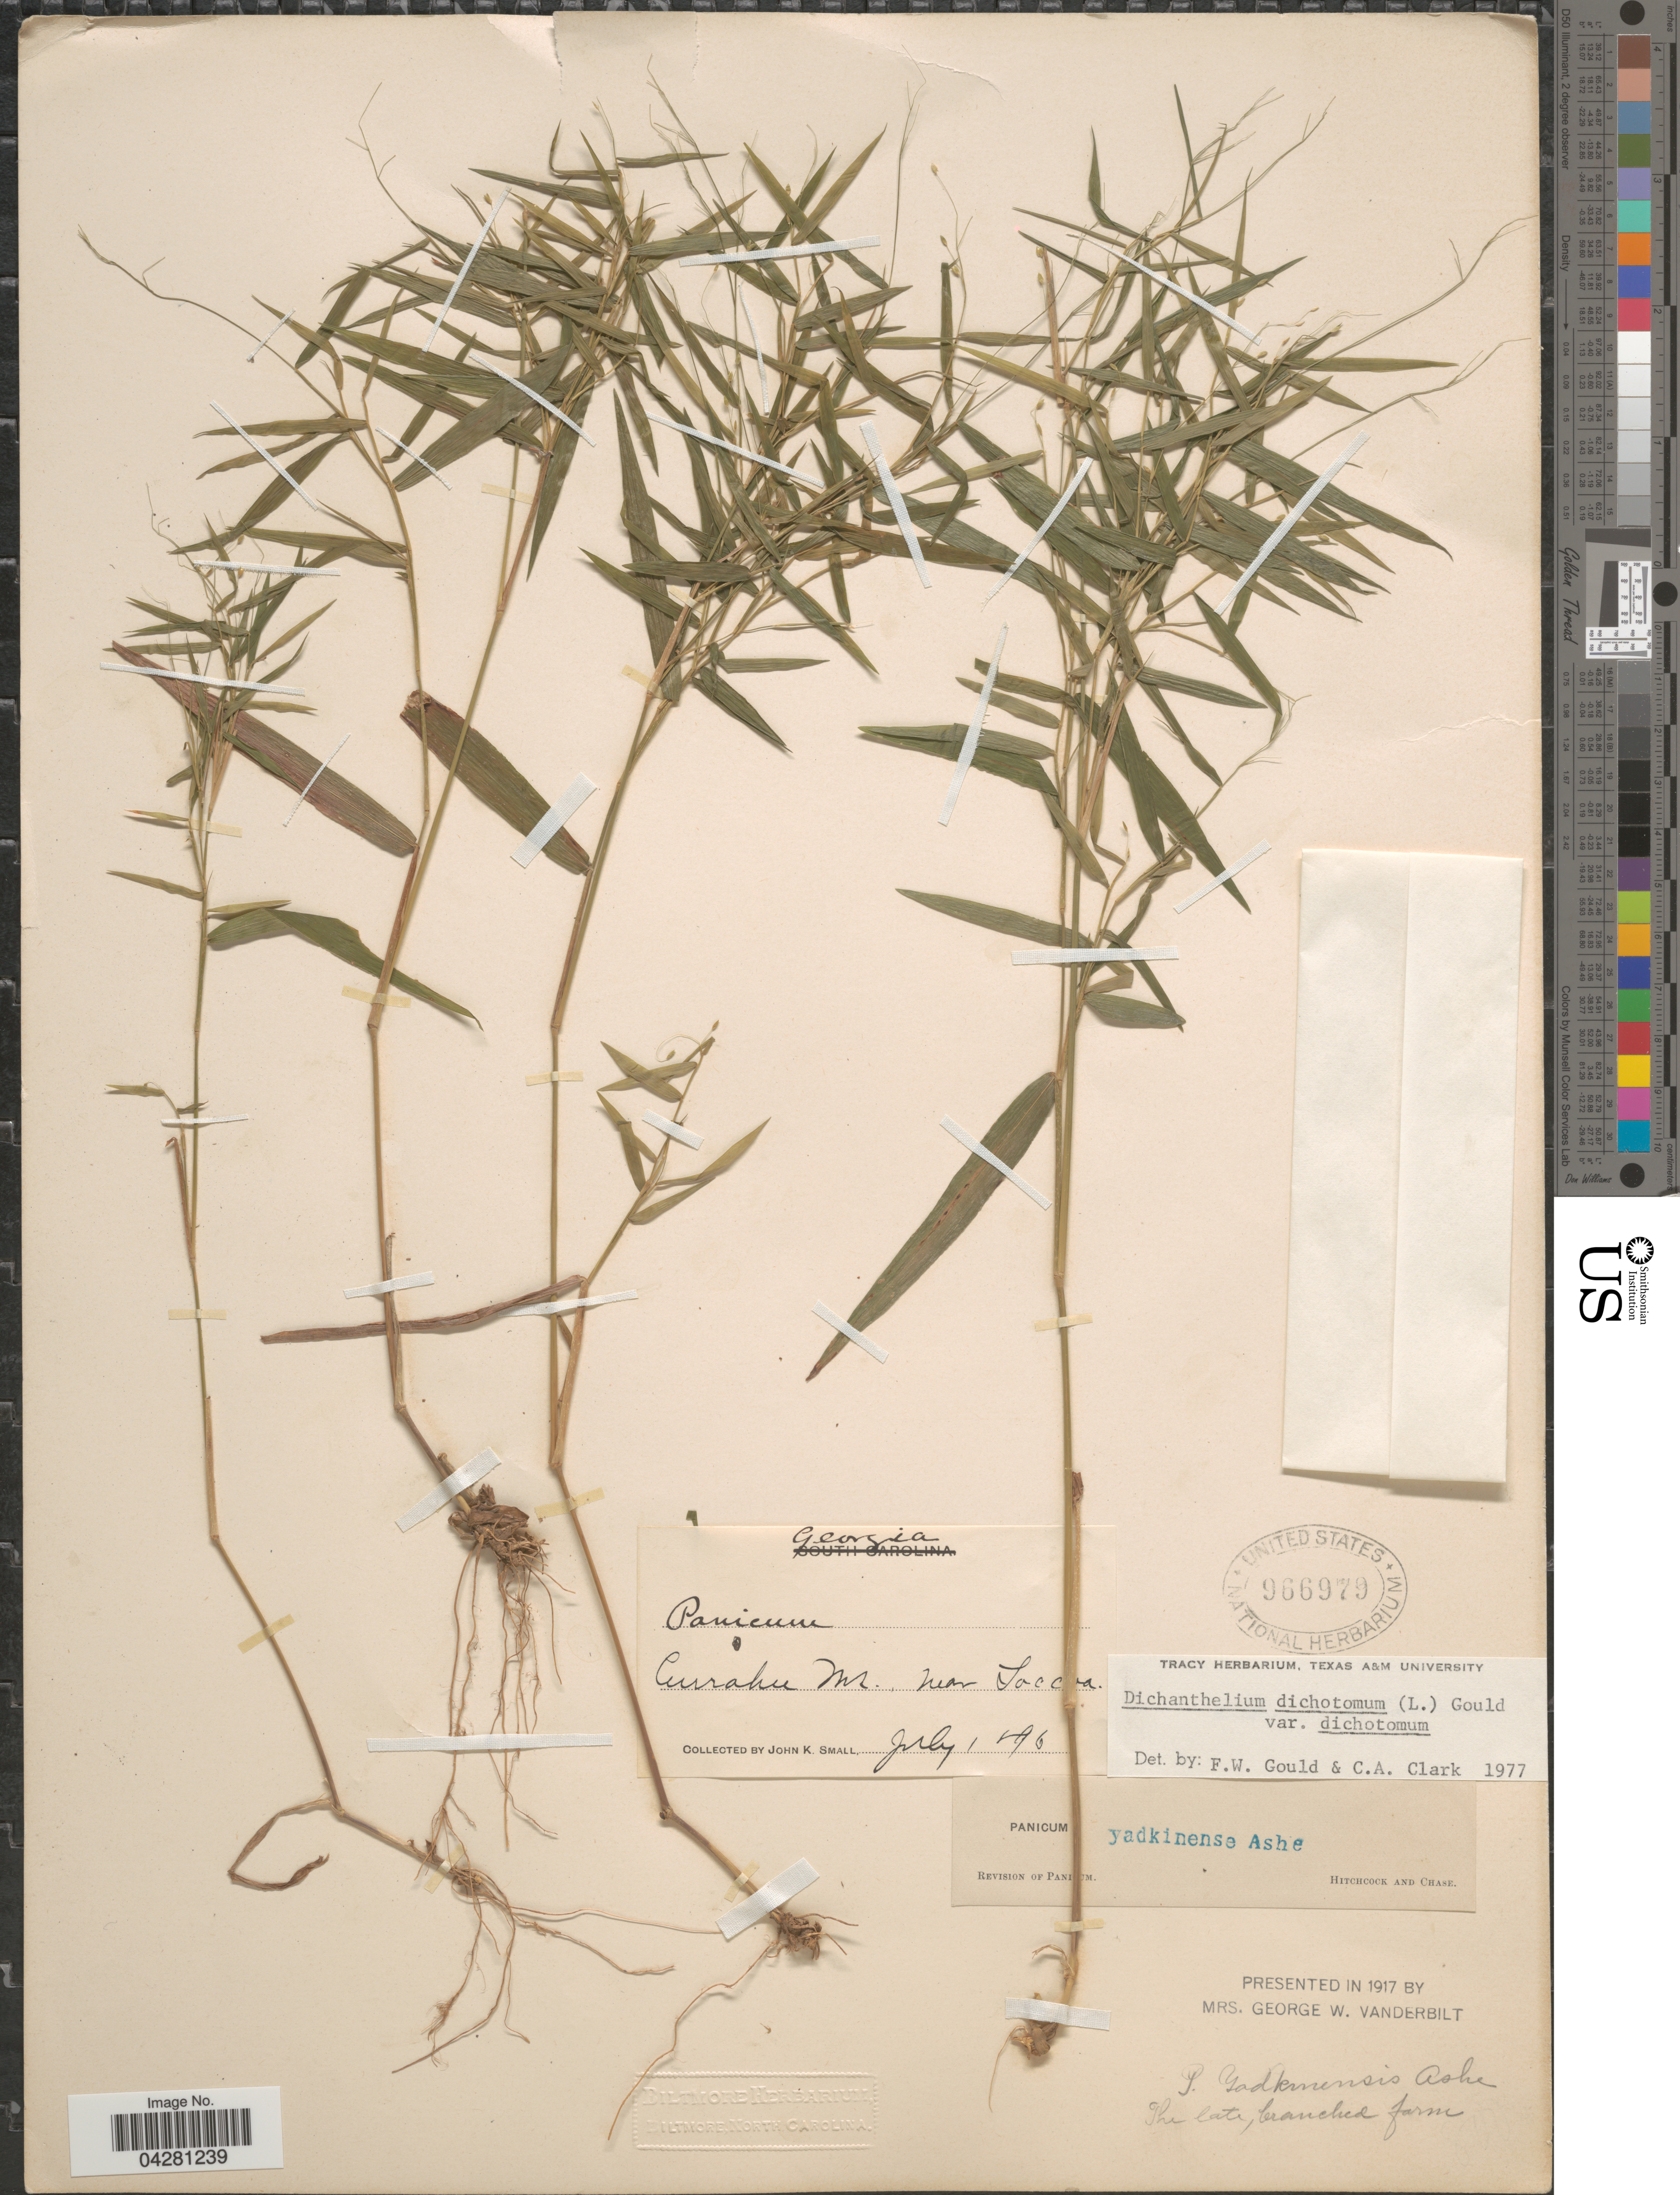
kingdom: Plantae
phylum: Tracheophyta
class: Liliopsida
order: Poales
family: Poaceae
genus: Dichanthelium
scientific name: Dichanthelium dichotomum var. dichotomum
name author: (L.) Gould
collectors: J. K. Small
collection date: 1896-07-01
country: United States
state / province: Georgia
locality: Currahee Mt., near Toccoa.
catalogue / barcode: US 966979